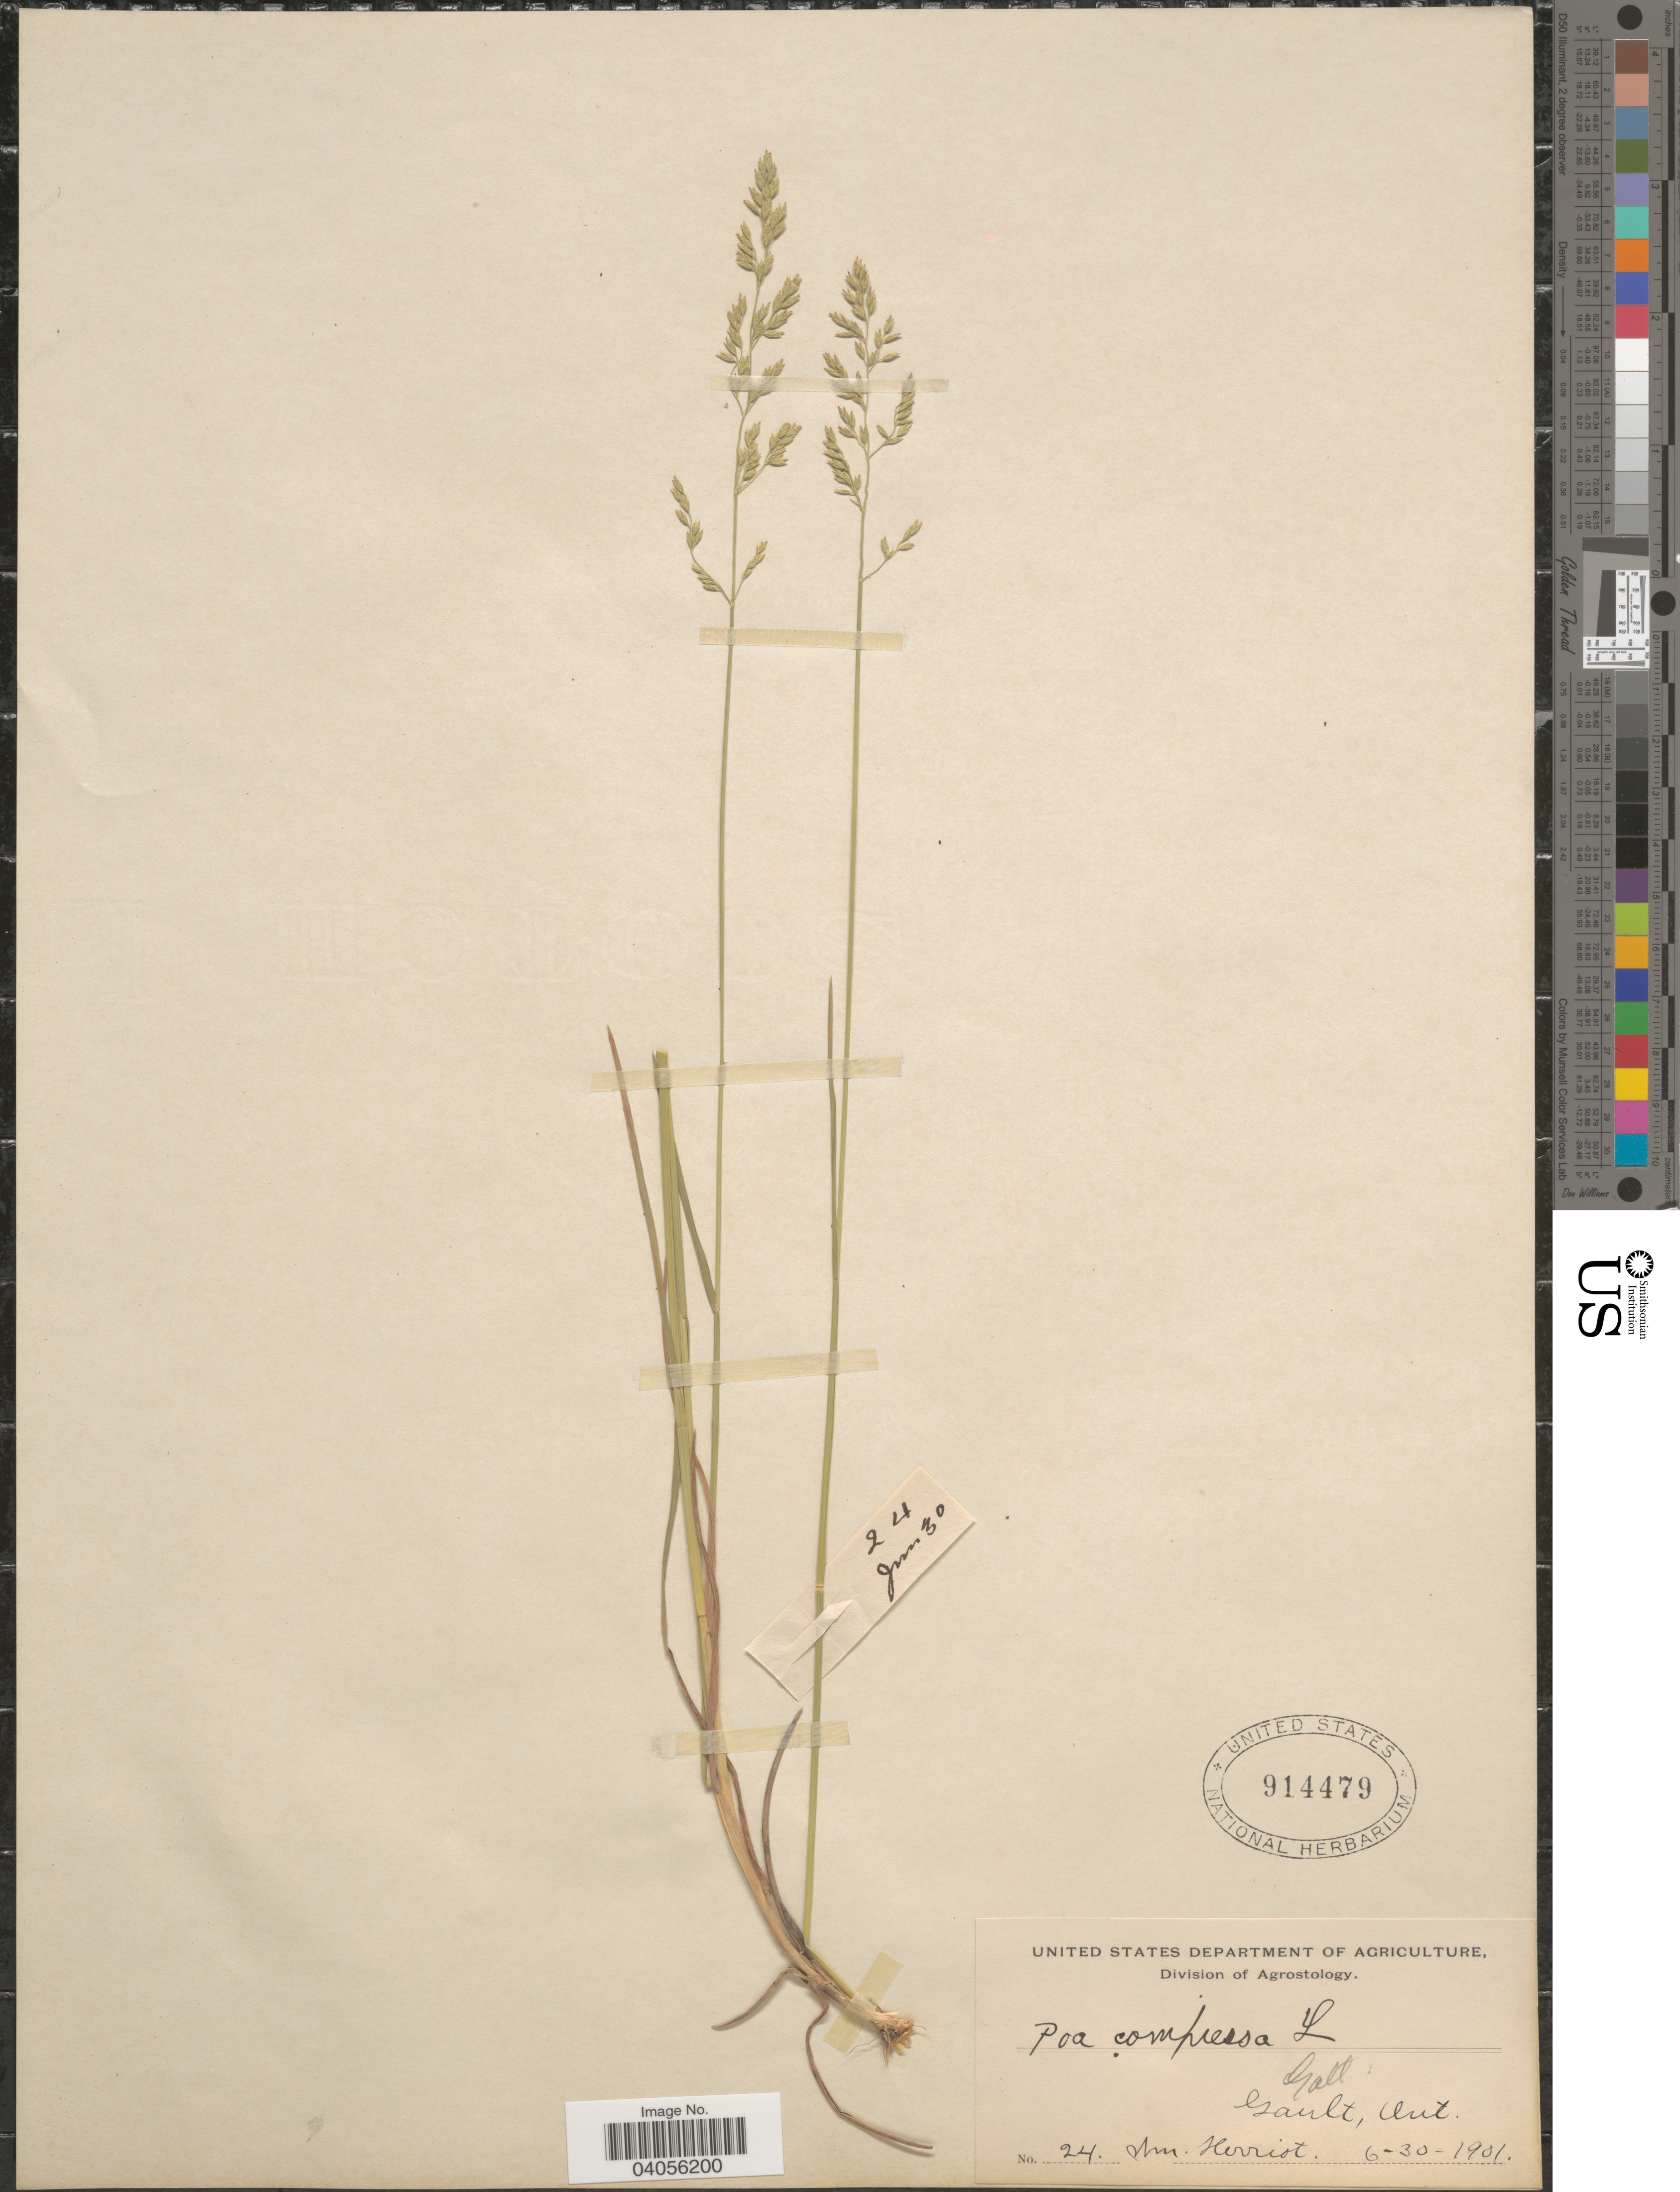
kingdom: Plantae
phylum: Tracheophyta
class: Liliopsida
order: Poales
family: Poaceae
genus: Poa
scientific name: Poa compressa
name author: L.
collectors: W. Herriot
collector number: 24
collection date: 1901-06-30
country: Canada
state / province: Ontario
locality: Gault.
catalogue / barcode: US 914479